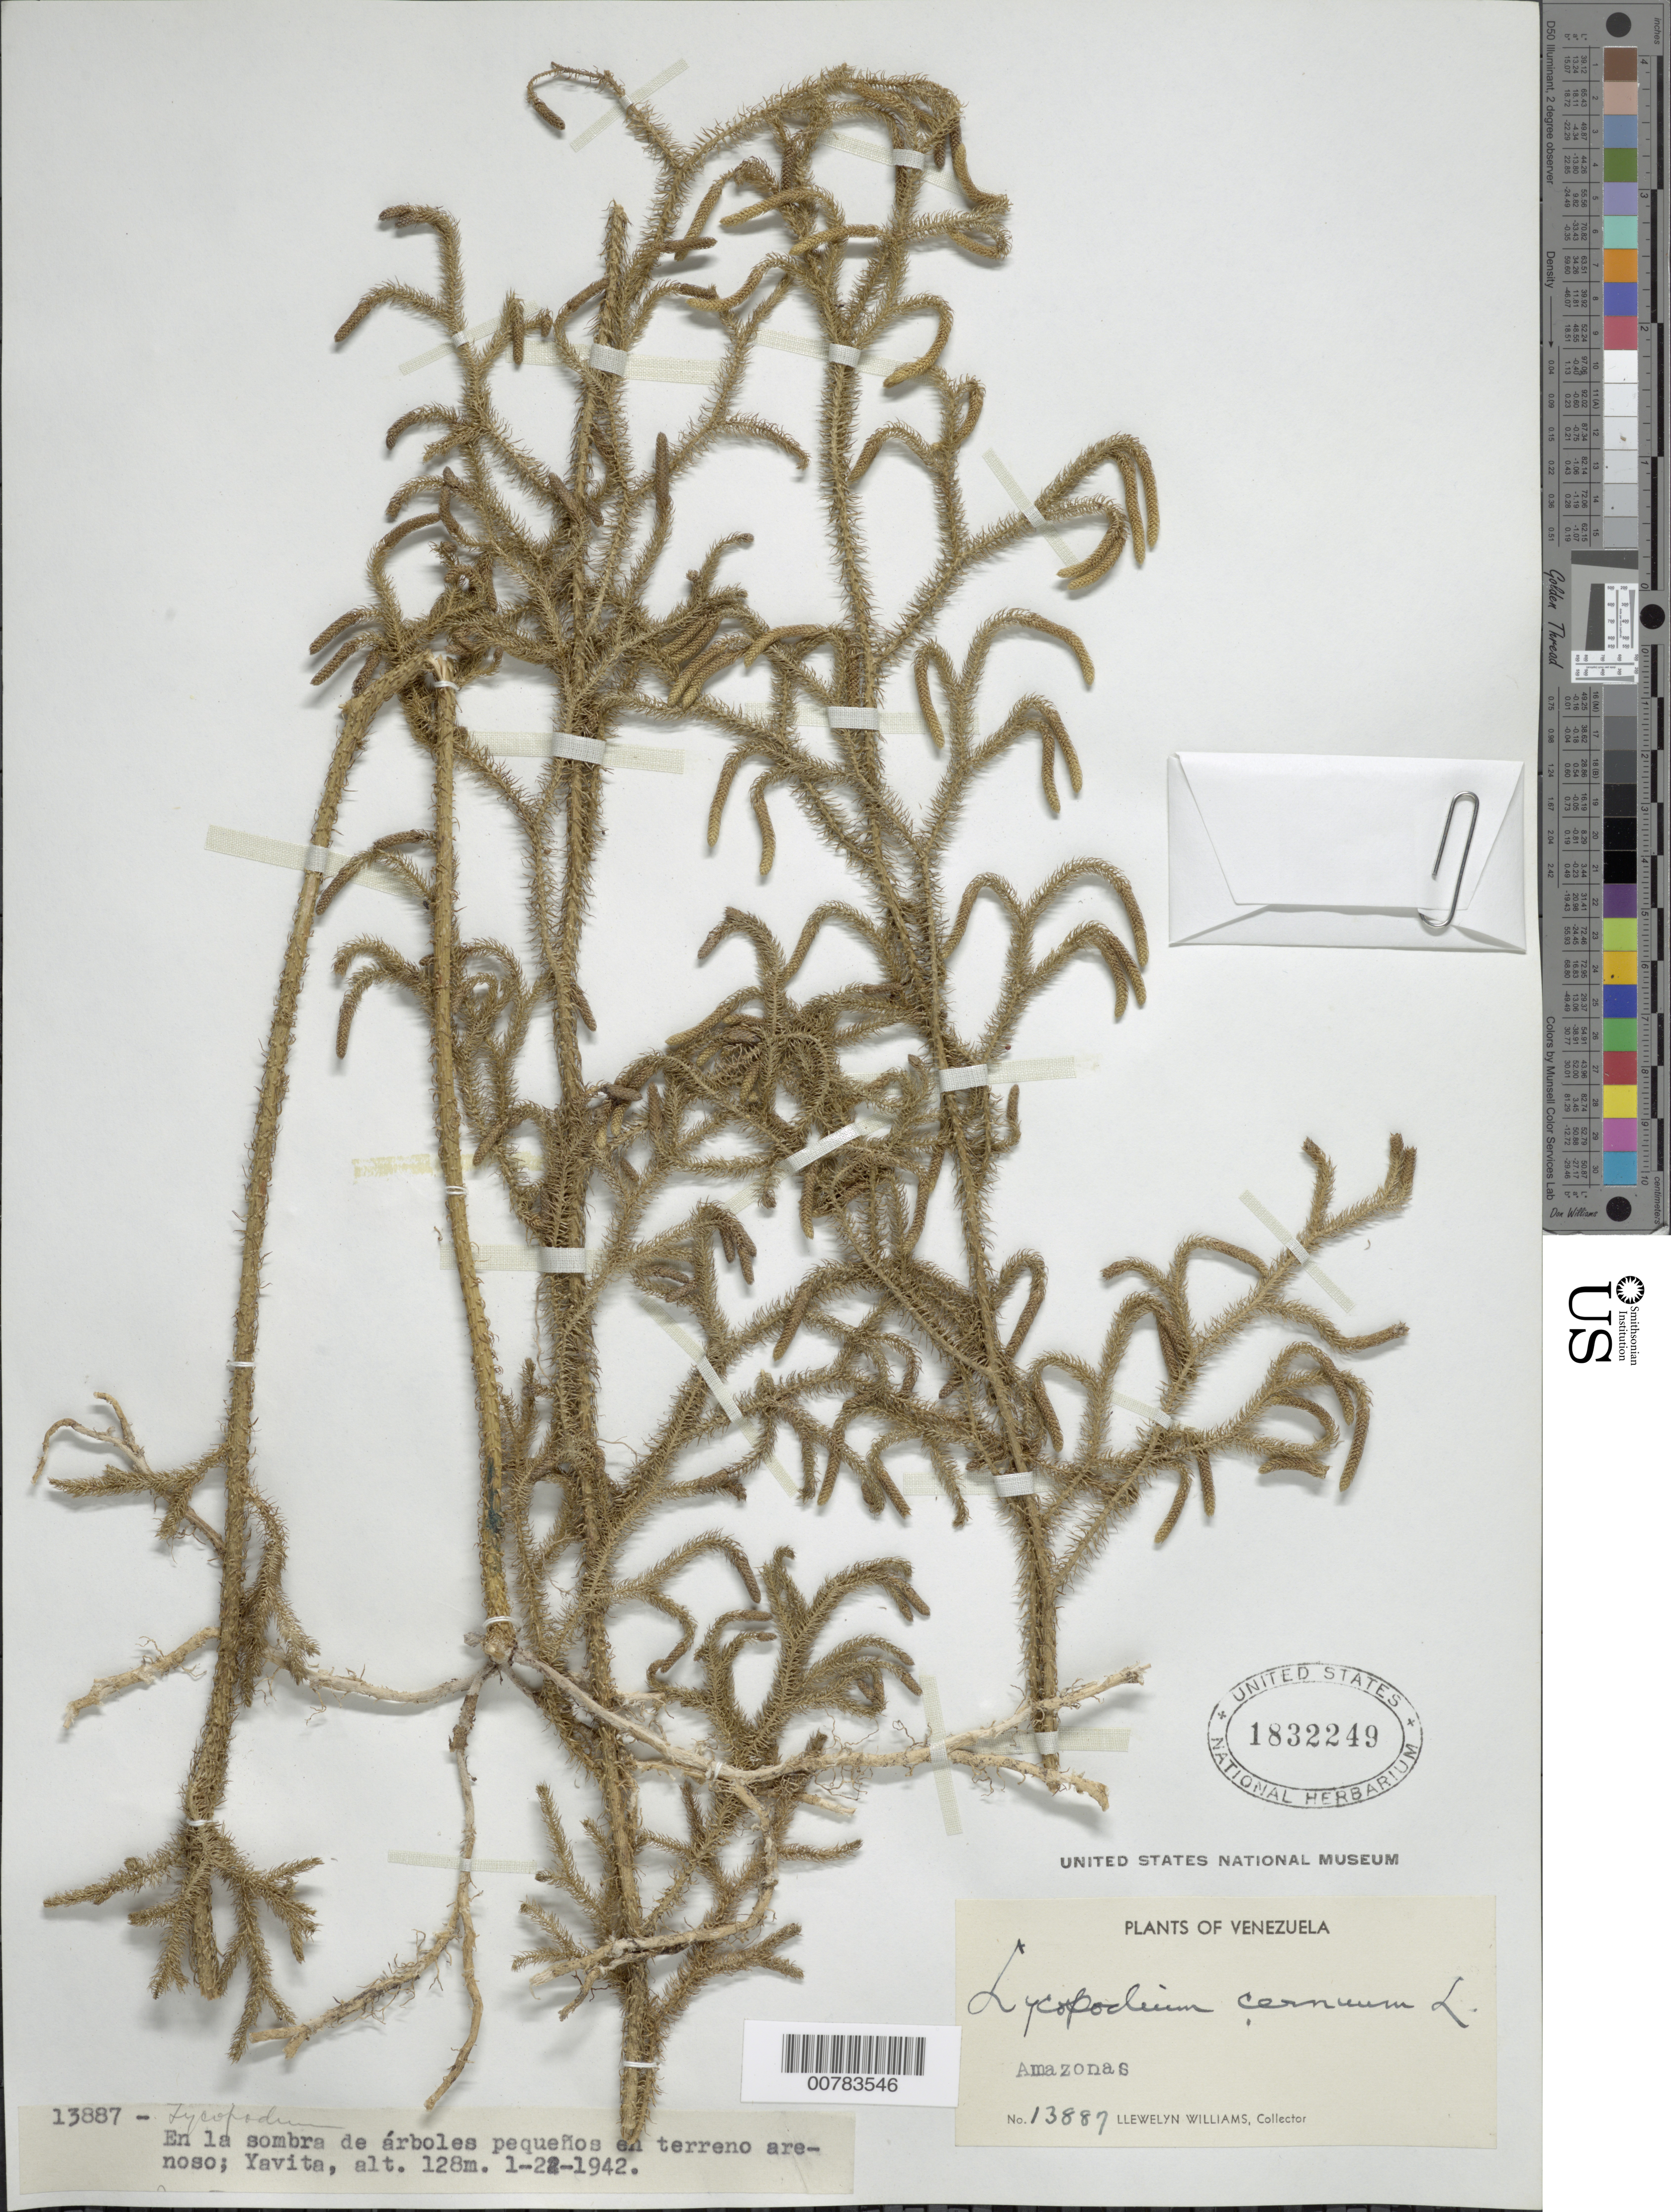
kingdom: Plantae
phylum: Tracheophyta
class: Lycopodiopsida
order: Lycopodiales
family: Lycopodiaceae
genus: Palhinhaea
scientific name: Palhinhaea camporum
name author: (B. Øllg. & P.G. Windisch) Holub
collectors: Ll. Williams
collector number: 13887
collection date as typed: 22-Jan-42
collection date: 1942-01-22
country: Venezuela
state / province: Amazonas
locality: Yavita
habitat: Sombra de árboles pequeños en terreno arenoso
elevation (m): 128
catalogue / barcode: US 1982249